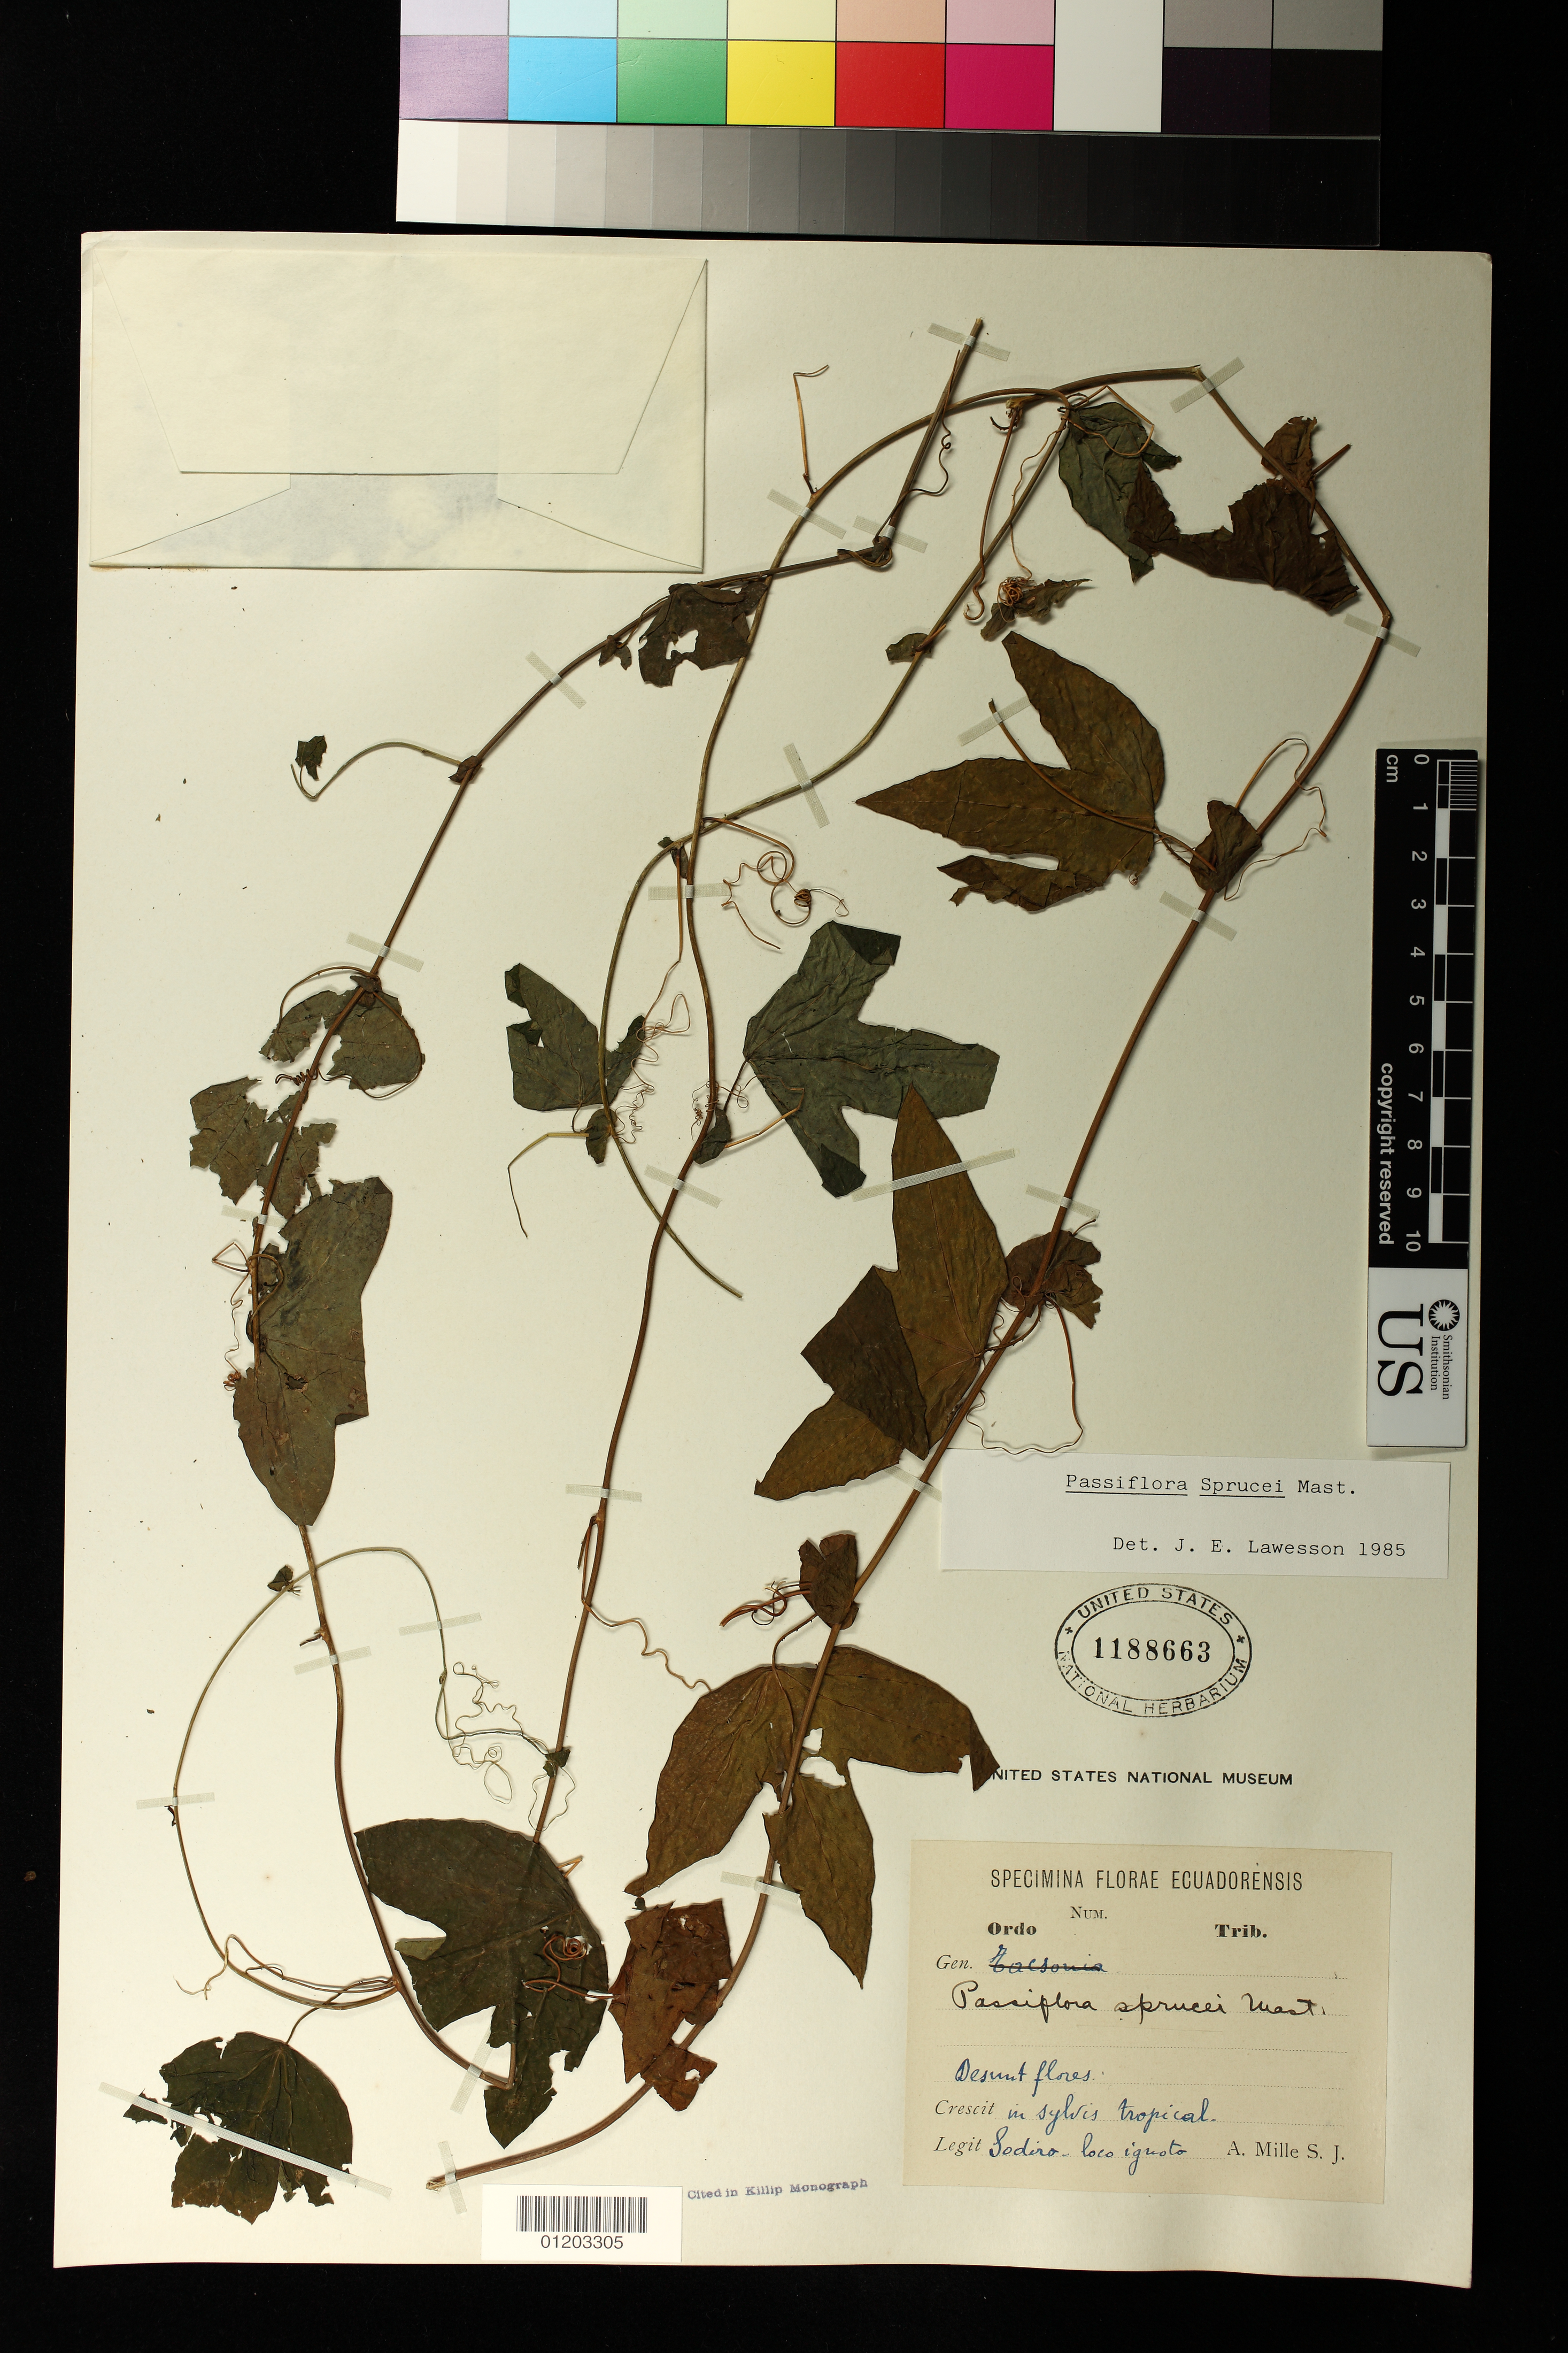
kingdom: Plantae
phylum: Tracheophyta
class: Magnoliopsida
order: Malpighiales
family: Passifloraceae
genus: Passiflora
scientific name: Passiflora sprucei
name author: Mast.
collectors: S. Mille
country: Ecuador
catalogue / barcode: US 1188663